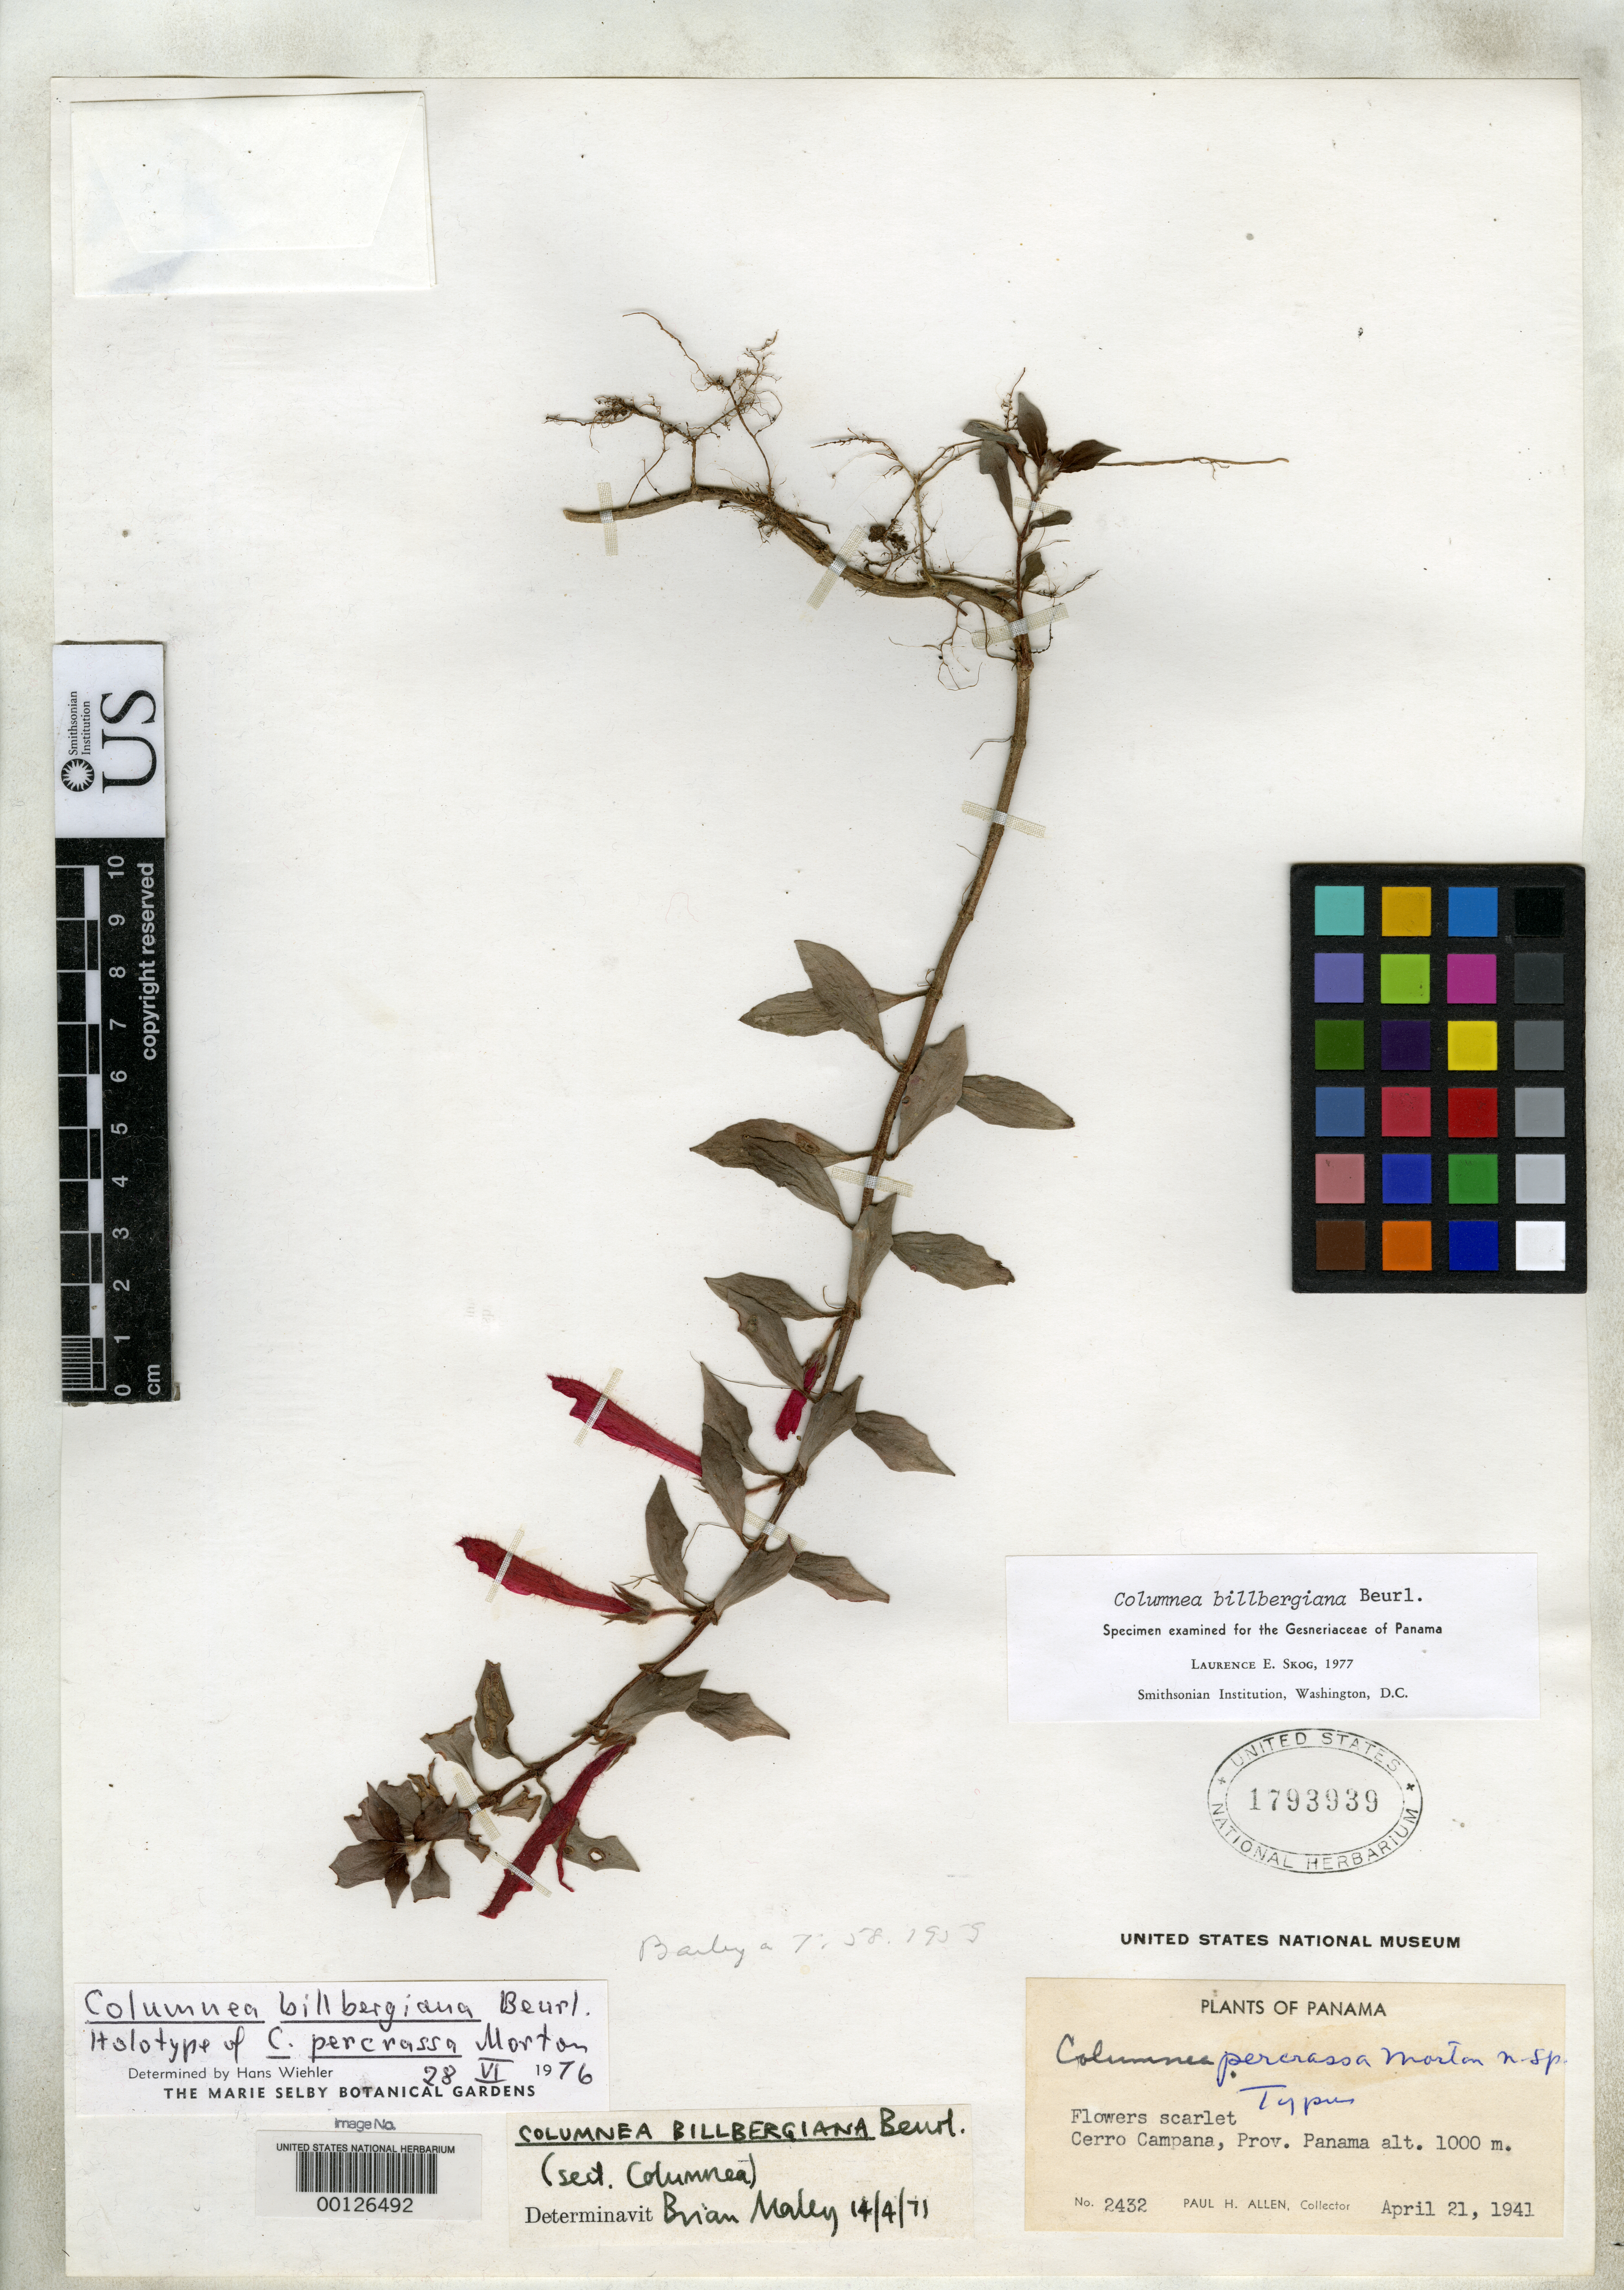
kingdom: Plantae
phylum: Tracheophyta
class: Magnoliopsida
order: Lamiales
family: Gesneriaceae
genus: Columnea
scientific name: Columnea percrassa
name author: C.V. Morton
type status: Holotype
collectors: P. H. Allen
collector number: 2432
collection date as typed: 21 Apr 1941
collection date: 1941-04-21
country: Panama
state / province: Panamá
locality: Cerro Campana.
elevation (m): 100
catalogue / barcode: US 1793939